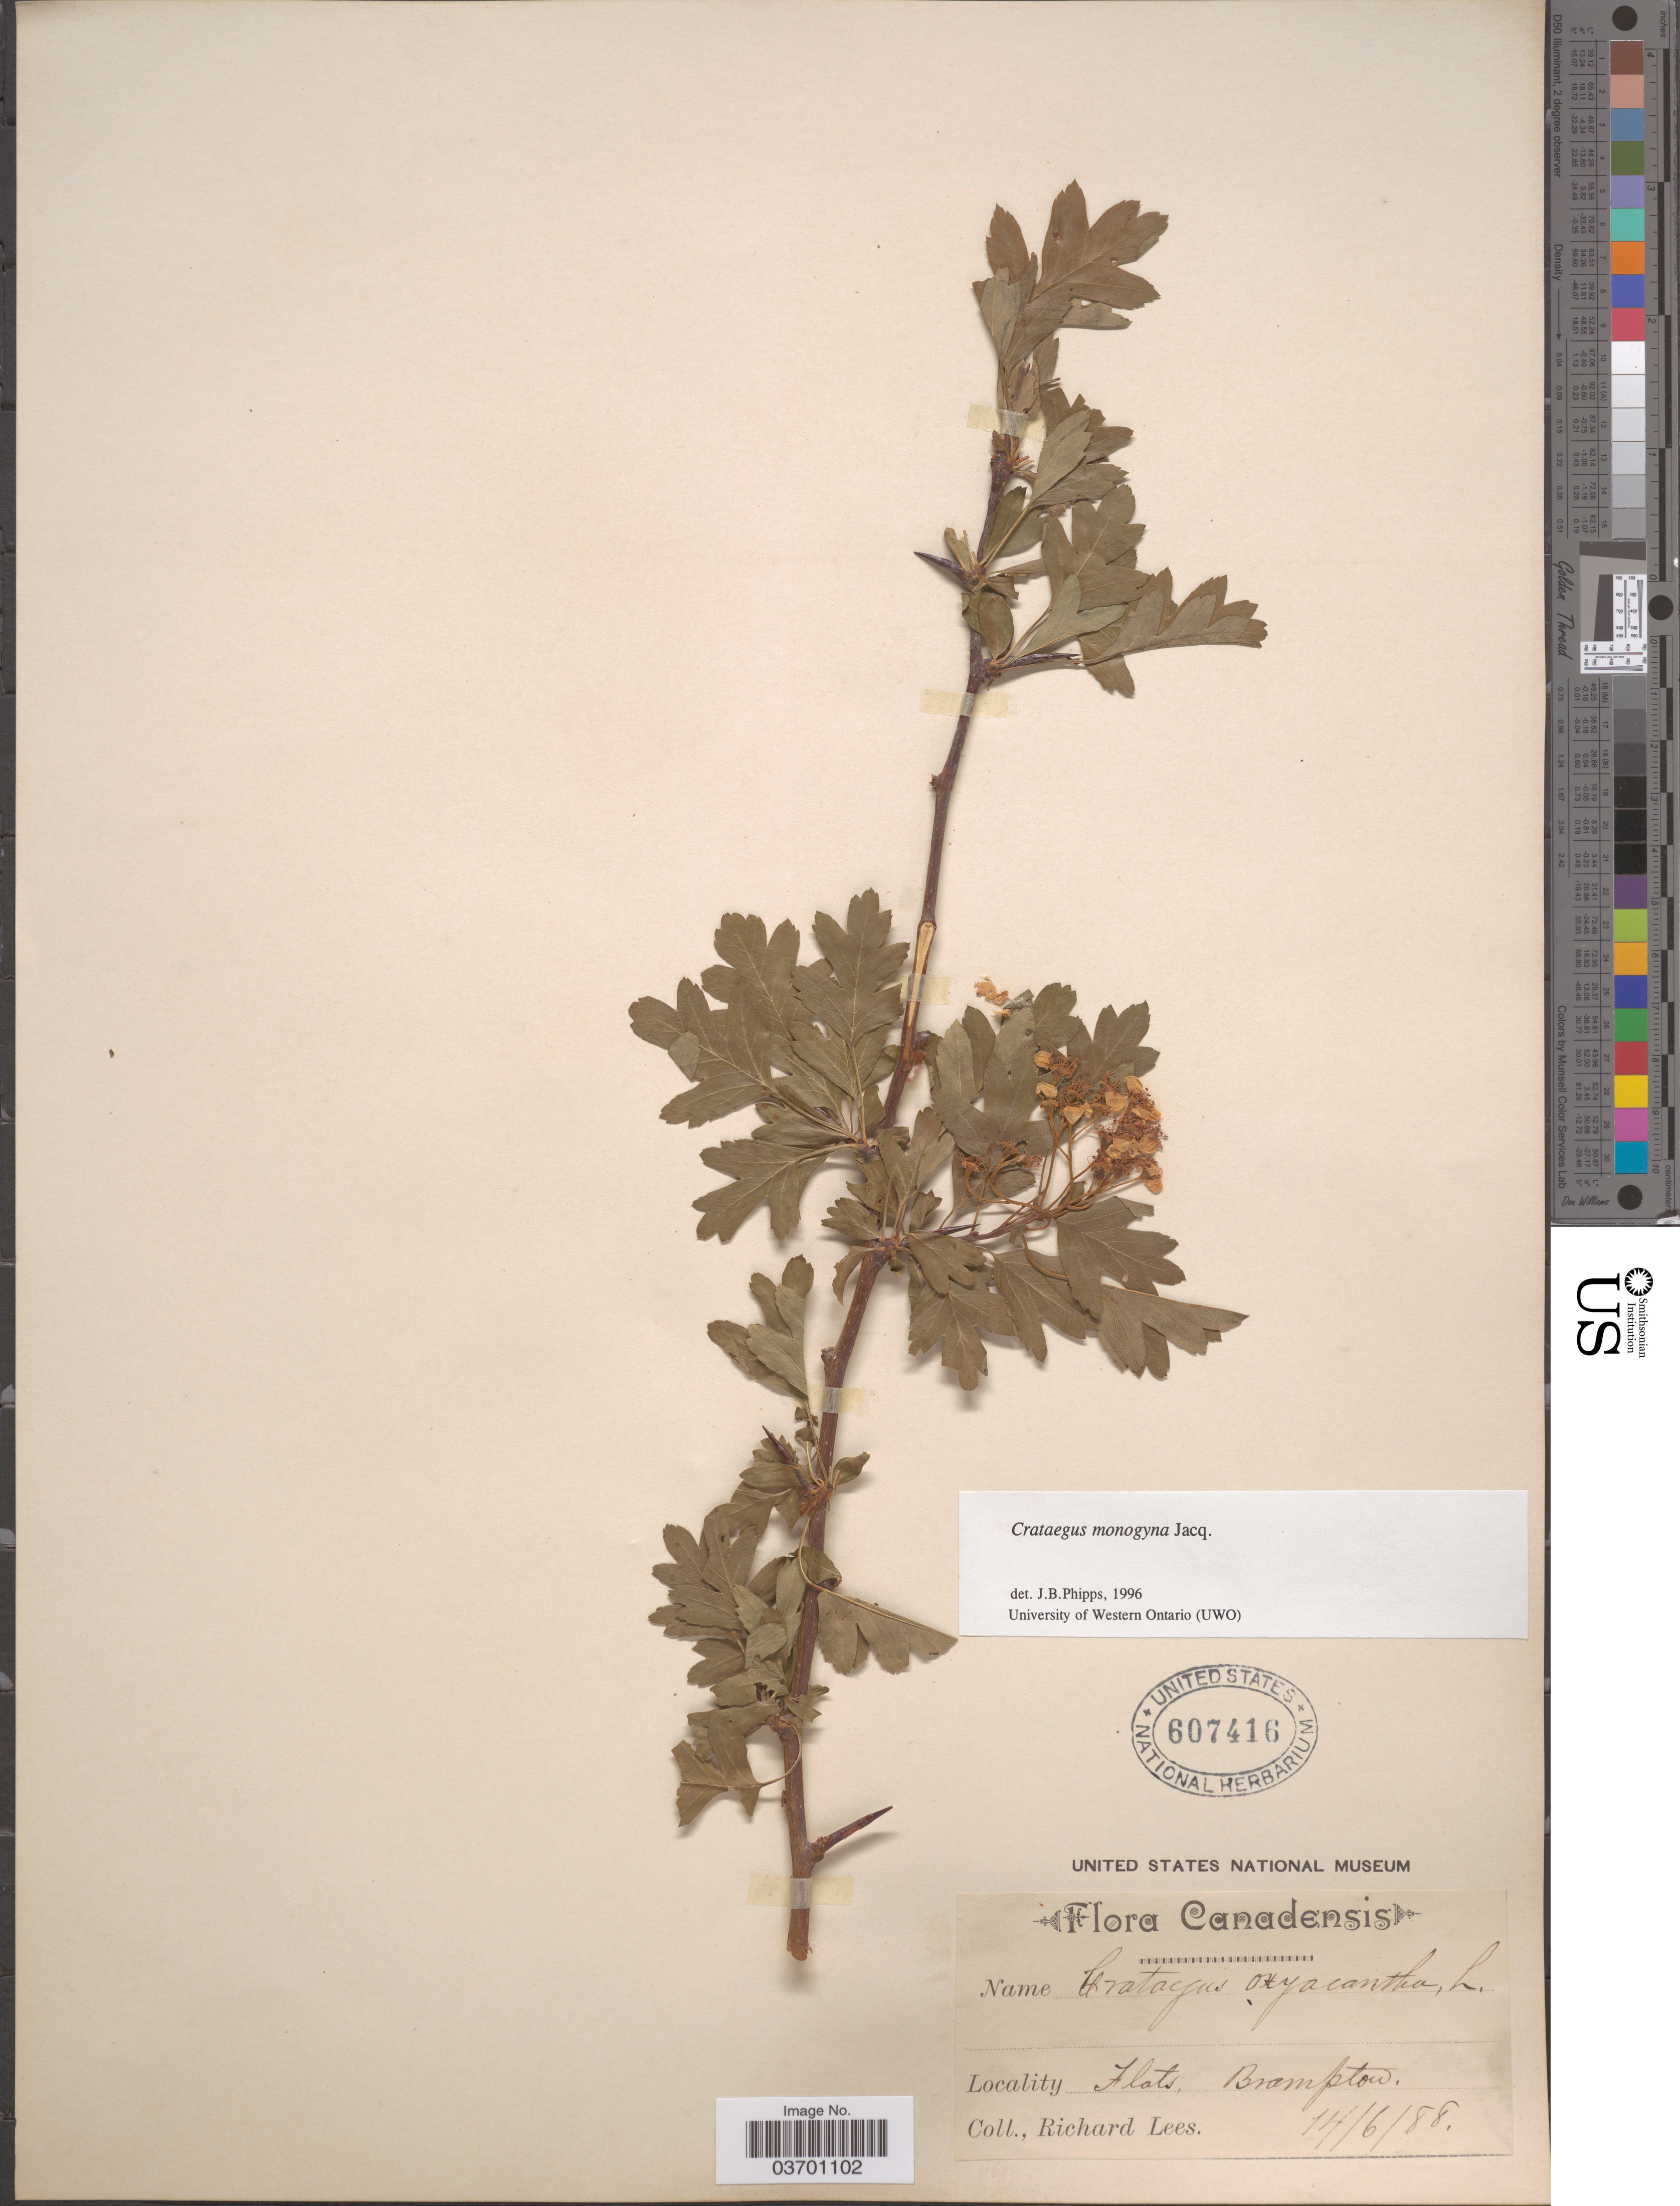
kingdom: Plantae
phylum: Tracheophyta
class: Magnoliopsida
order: Rosales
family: Rosaceae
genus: Crataegus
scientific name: Crataegus monogyna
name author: Lindin.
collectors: R. Lees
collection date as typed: Transcribed d/m/y: 14/6/88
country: Canada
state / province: Ontario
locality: Flats, Brampton.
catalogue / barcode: US 607416